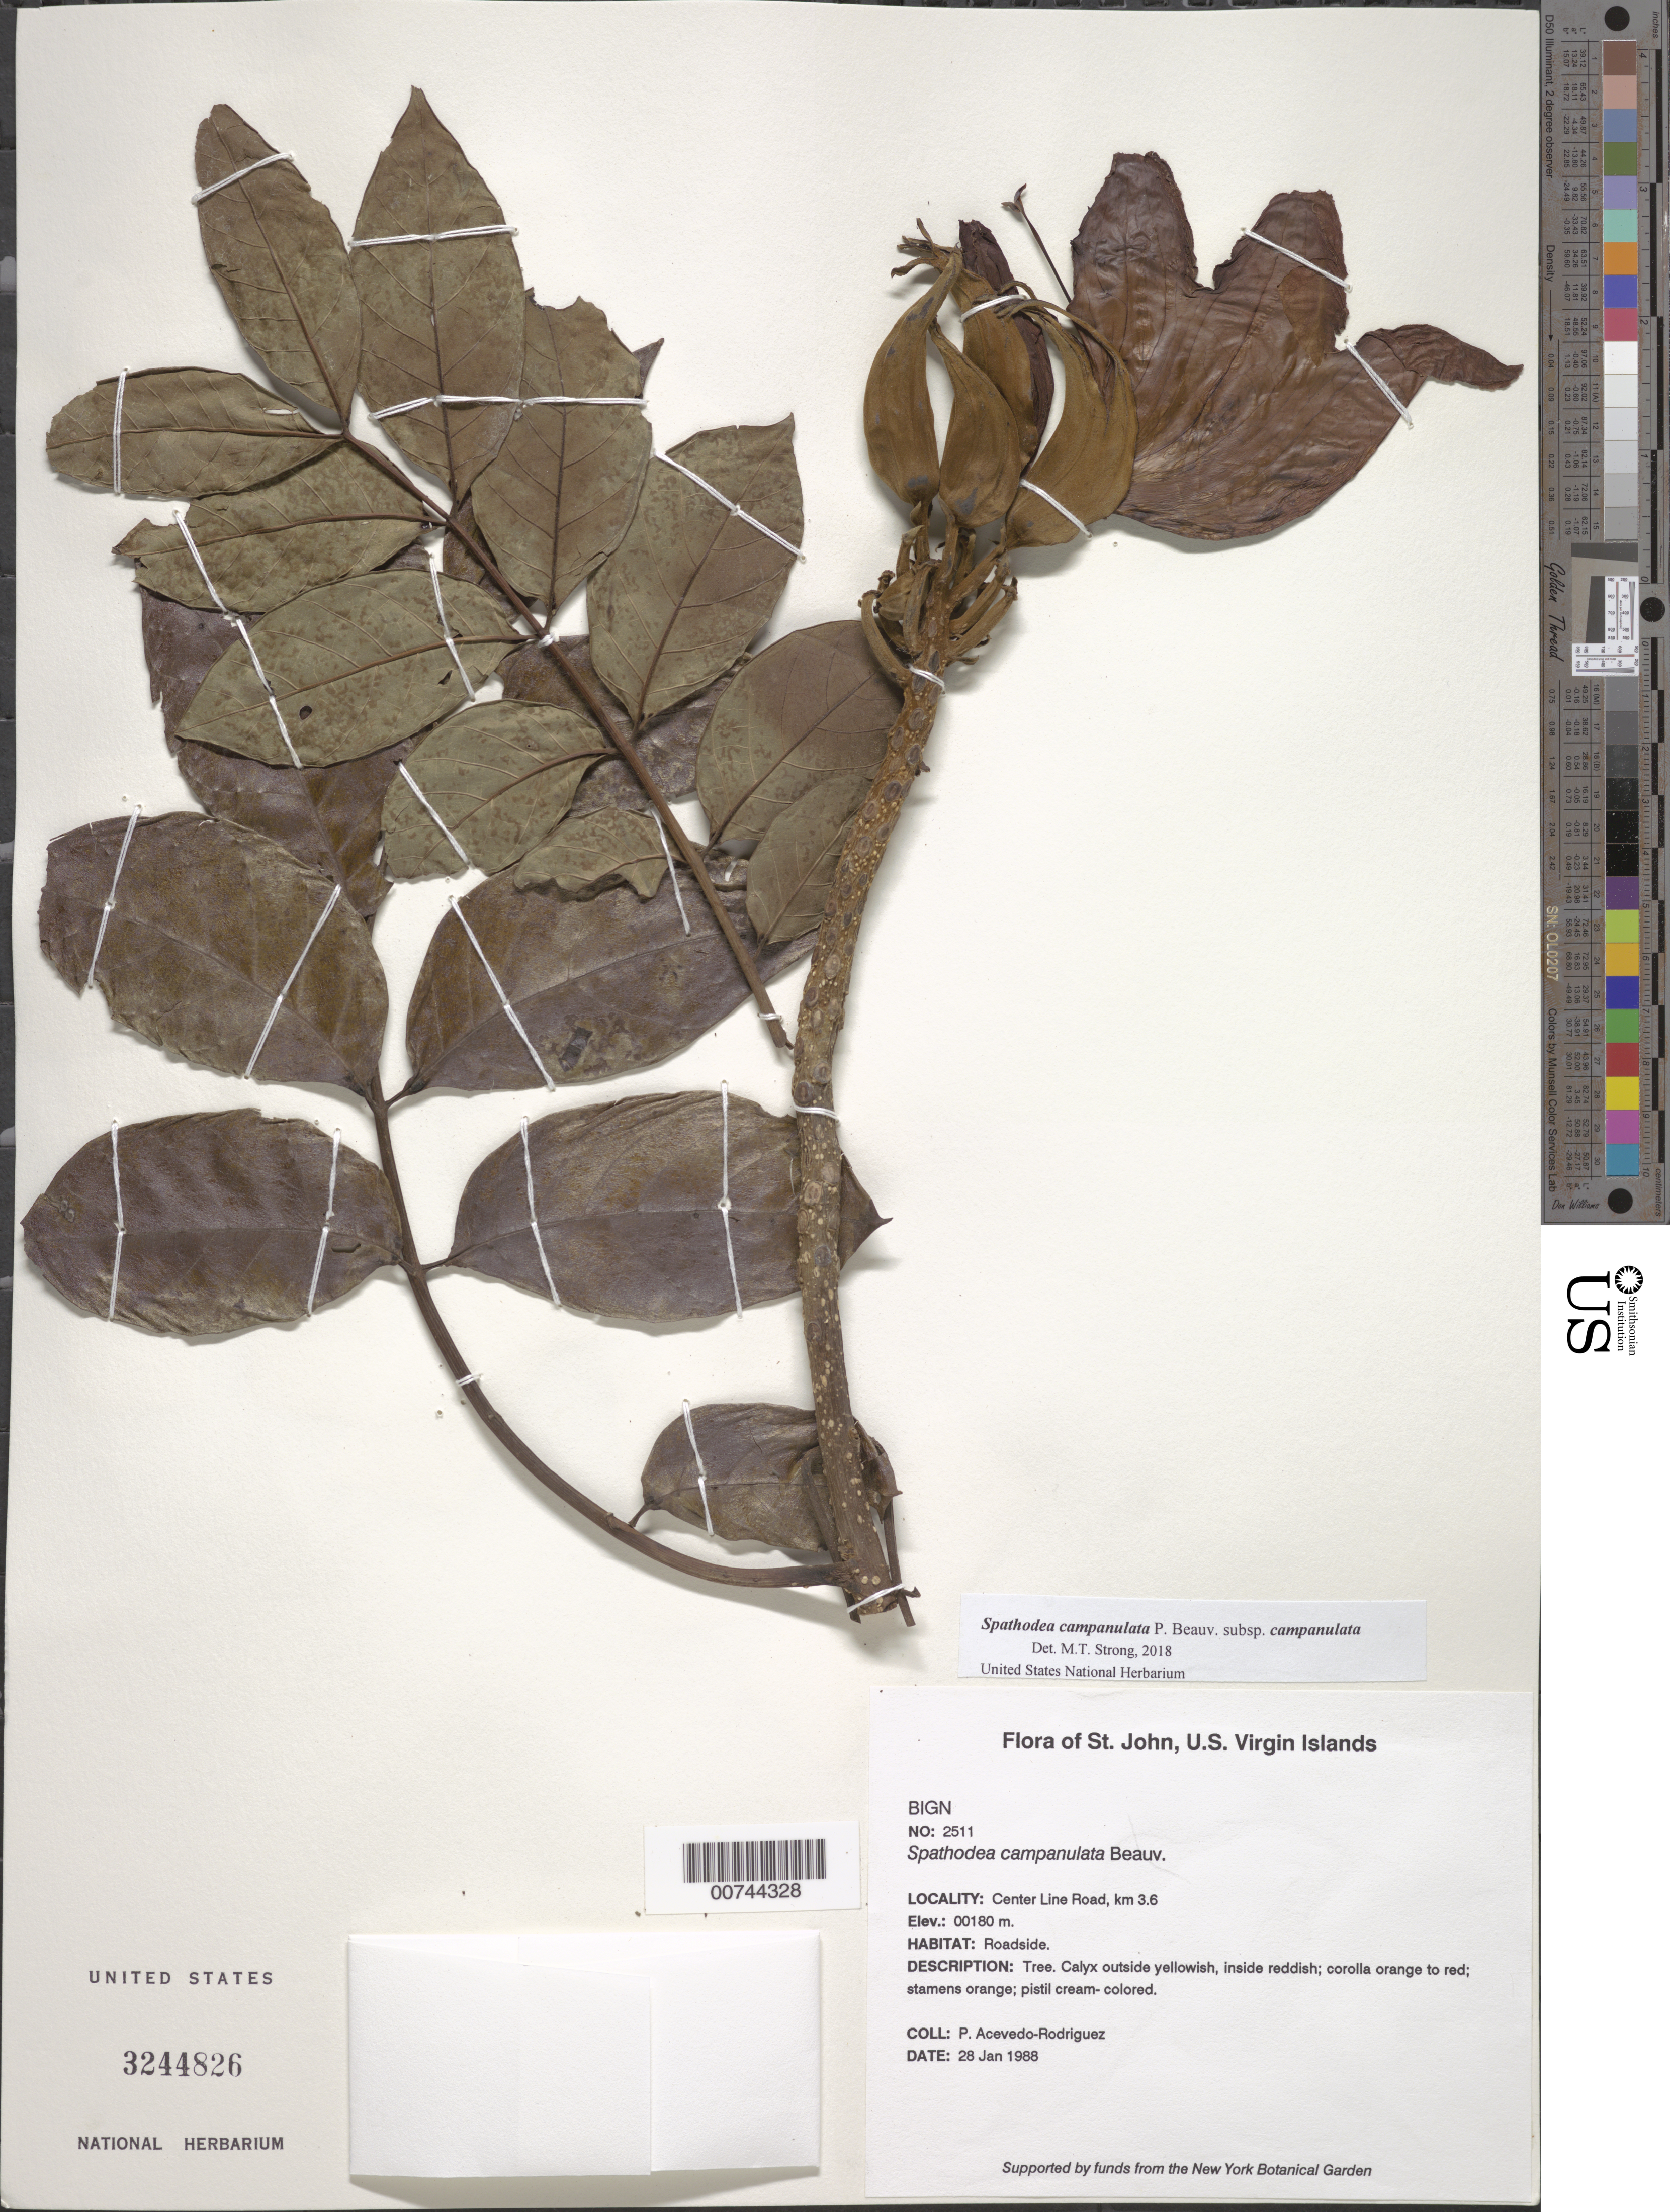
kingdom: Plantae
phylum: Tracheophyta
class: Magnoliopsida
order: Lamiales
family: Bignoniaceae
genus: Spathodea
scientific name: Spathodea campanulata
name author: P. Beauv.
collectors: P. Acevedo-Rodr., A. Reilly & J. Stone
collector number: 2511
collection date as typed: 28 Jan 1988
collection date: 1988-01-28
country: U.S. Virgin Islands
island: St. John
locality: Maho Bay Quarter; Center Line Road, km 3.6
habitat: Roadside.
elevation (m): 180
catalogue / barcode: US 3244826